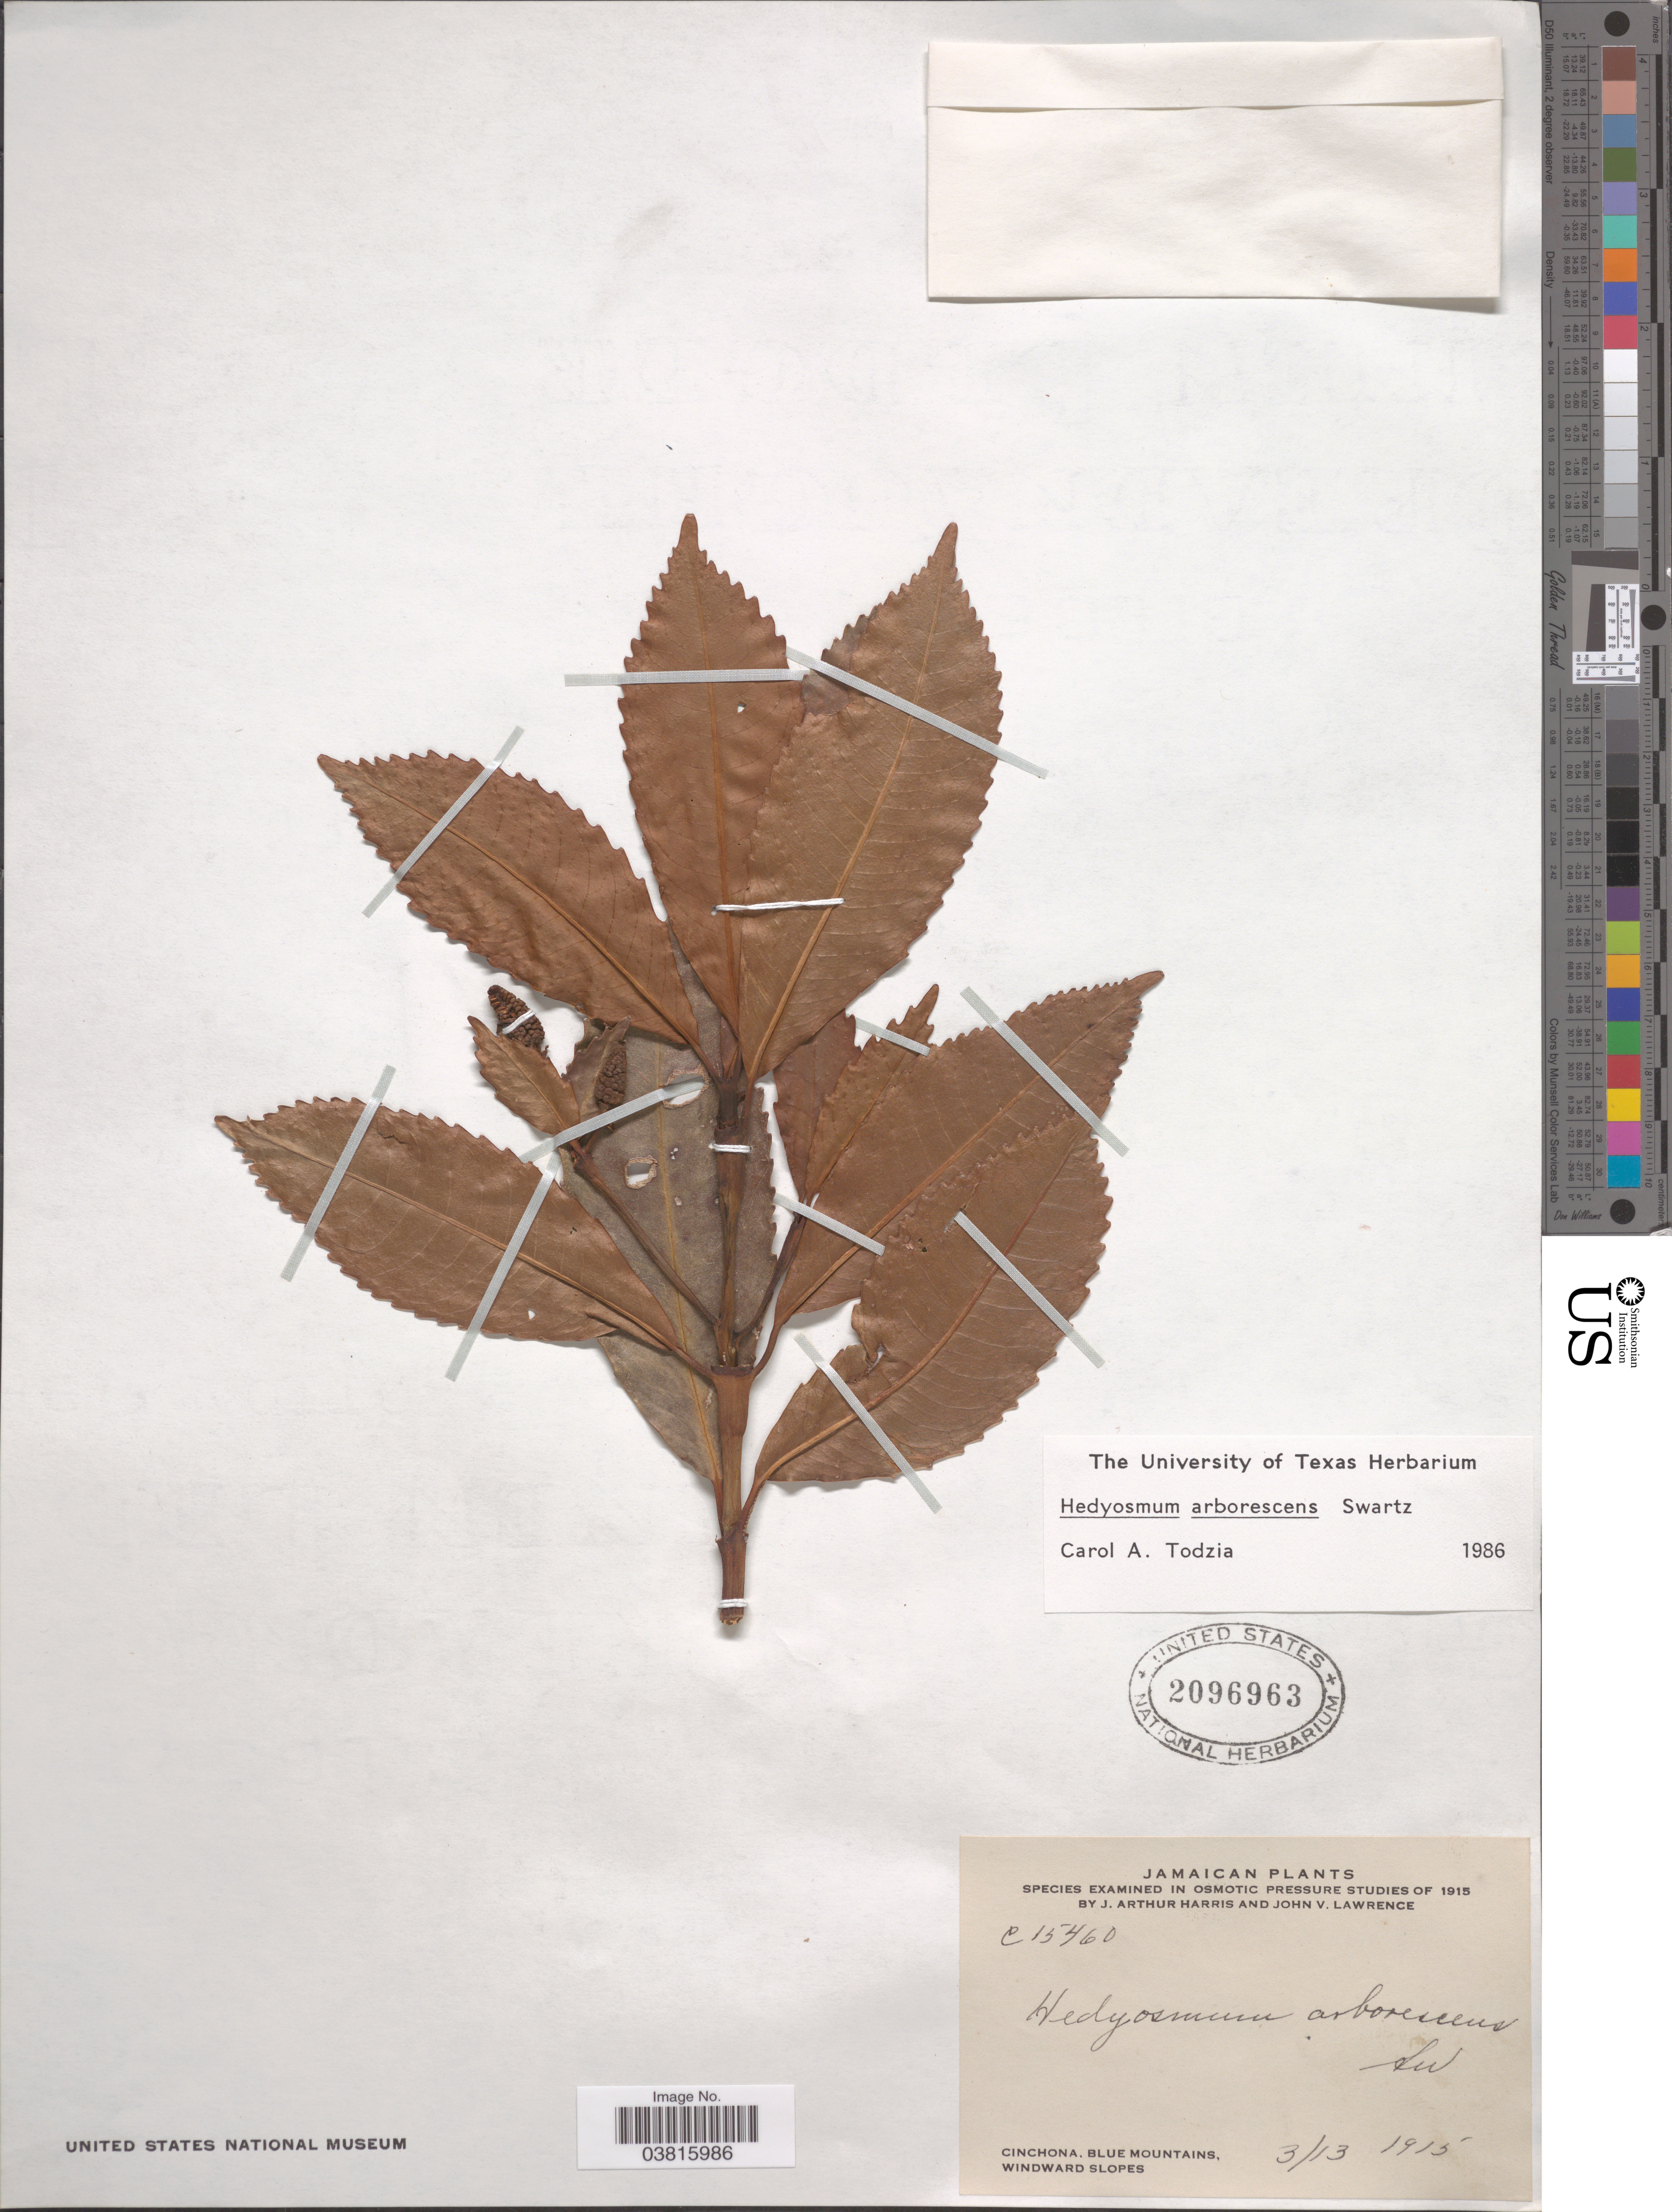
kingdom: Plantae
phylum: Tracheophyta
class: Magnoliopsida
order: Chloranthales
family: Chloranthaceae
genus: Hedyosmum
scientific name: Hedyosmum arborescens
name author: Sw.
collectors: J. A. Harris & J. Lawrence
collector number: C15460*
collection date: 1915-03-13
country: Jamaica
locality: Cinchona, Blue Mountains, Windward slopes.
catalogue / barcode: US 2096963